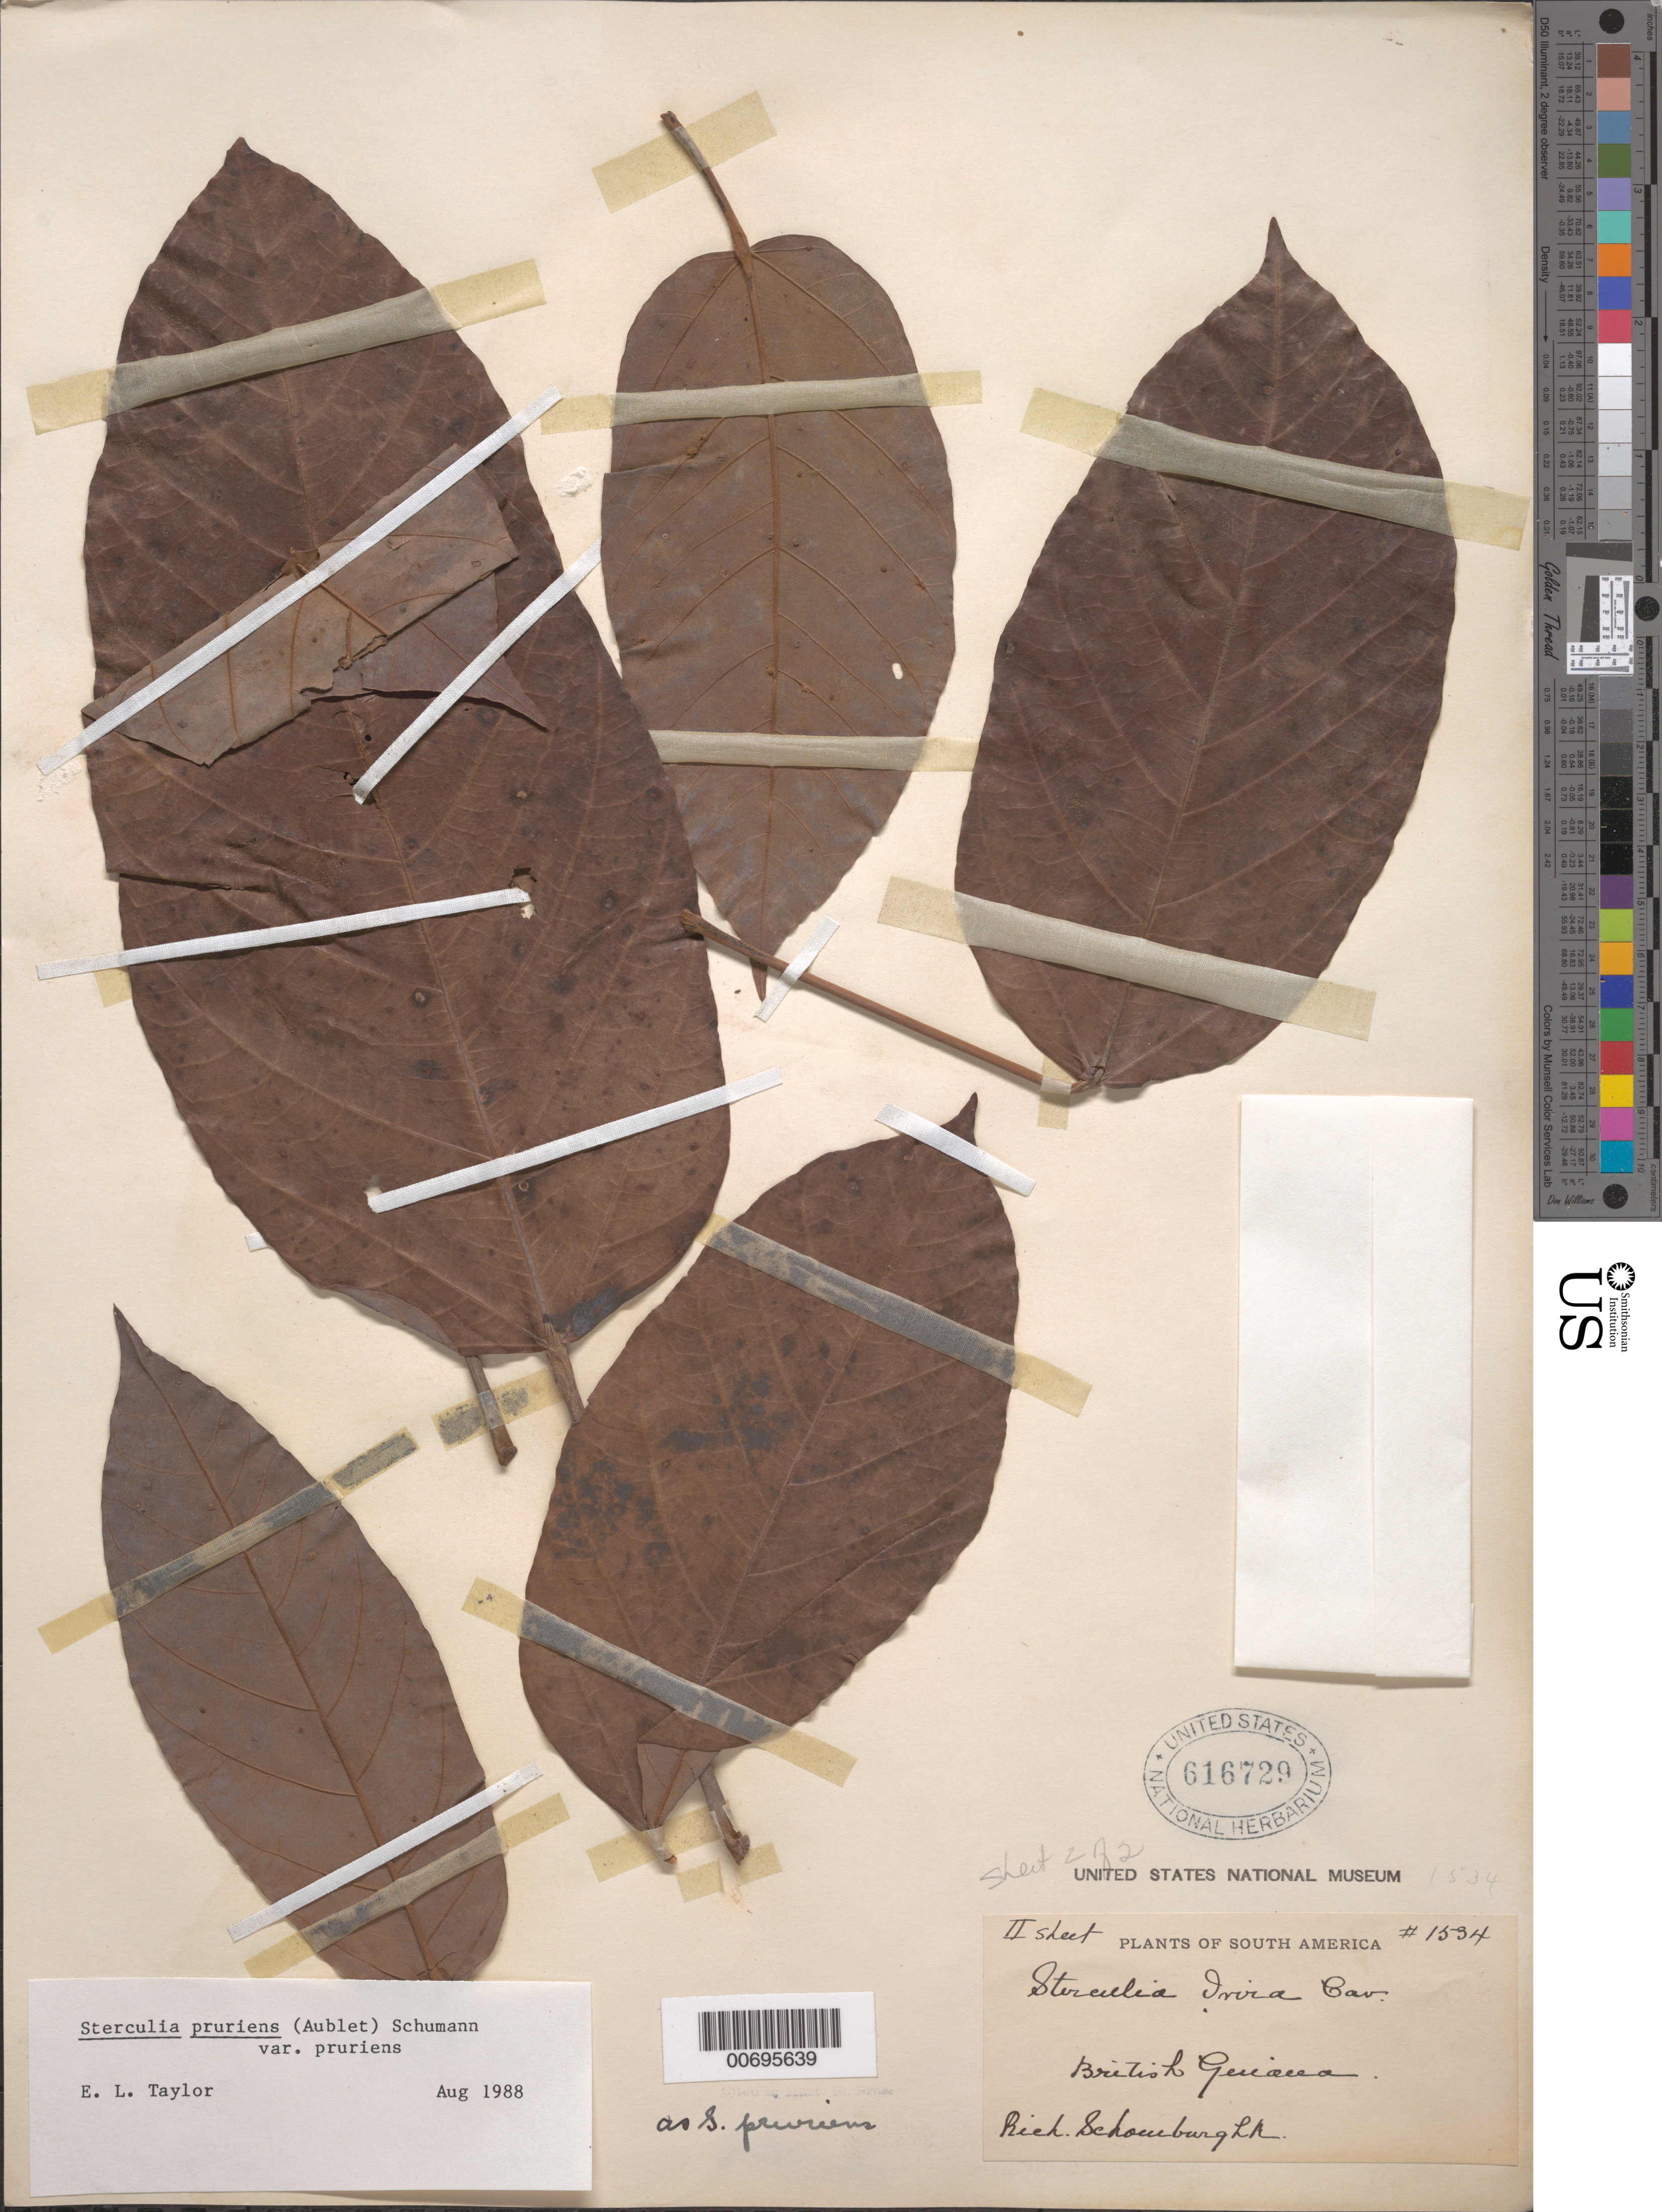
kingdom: Plantae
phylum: Tracheophyta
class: Magnoliopsida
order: Malvales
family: Malvaceae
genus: Sterculia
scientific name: Sterculia pruriens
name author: (Aubl.) K. Schum.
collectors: R. H. Schomburgk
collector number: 1534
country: Guyana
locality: British Guiana.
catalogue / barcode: US 616729